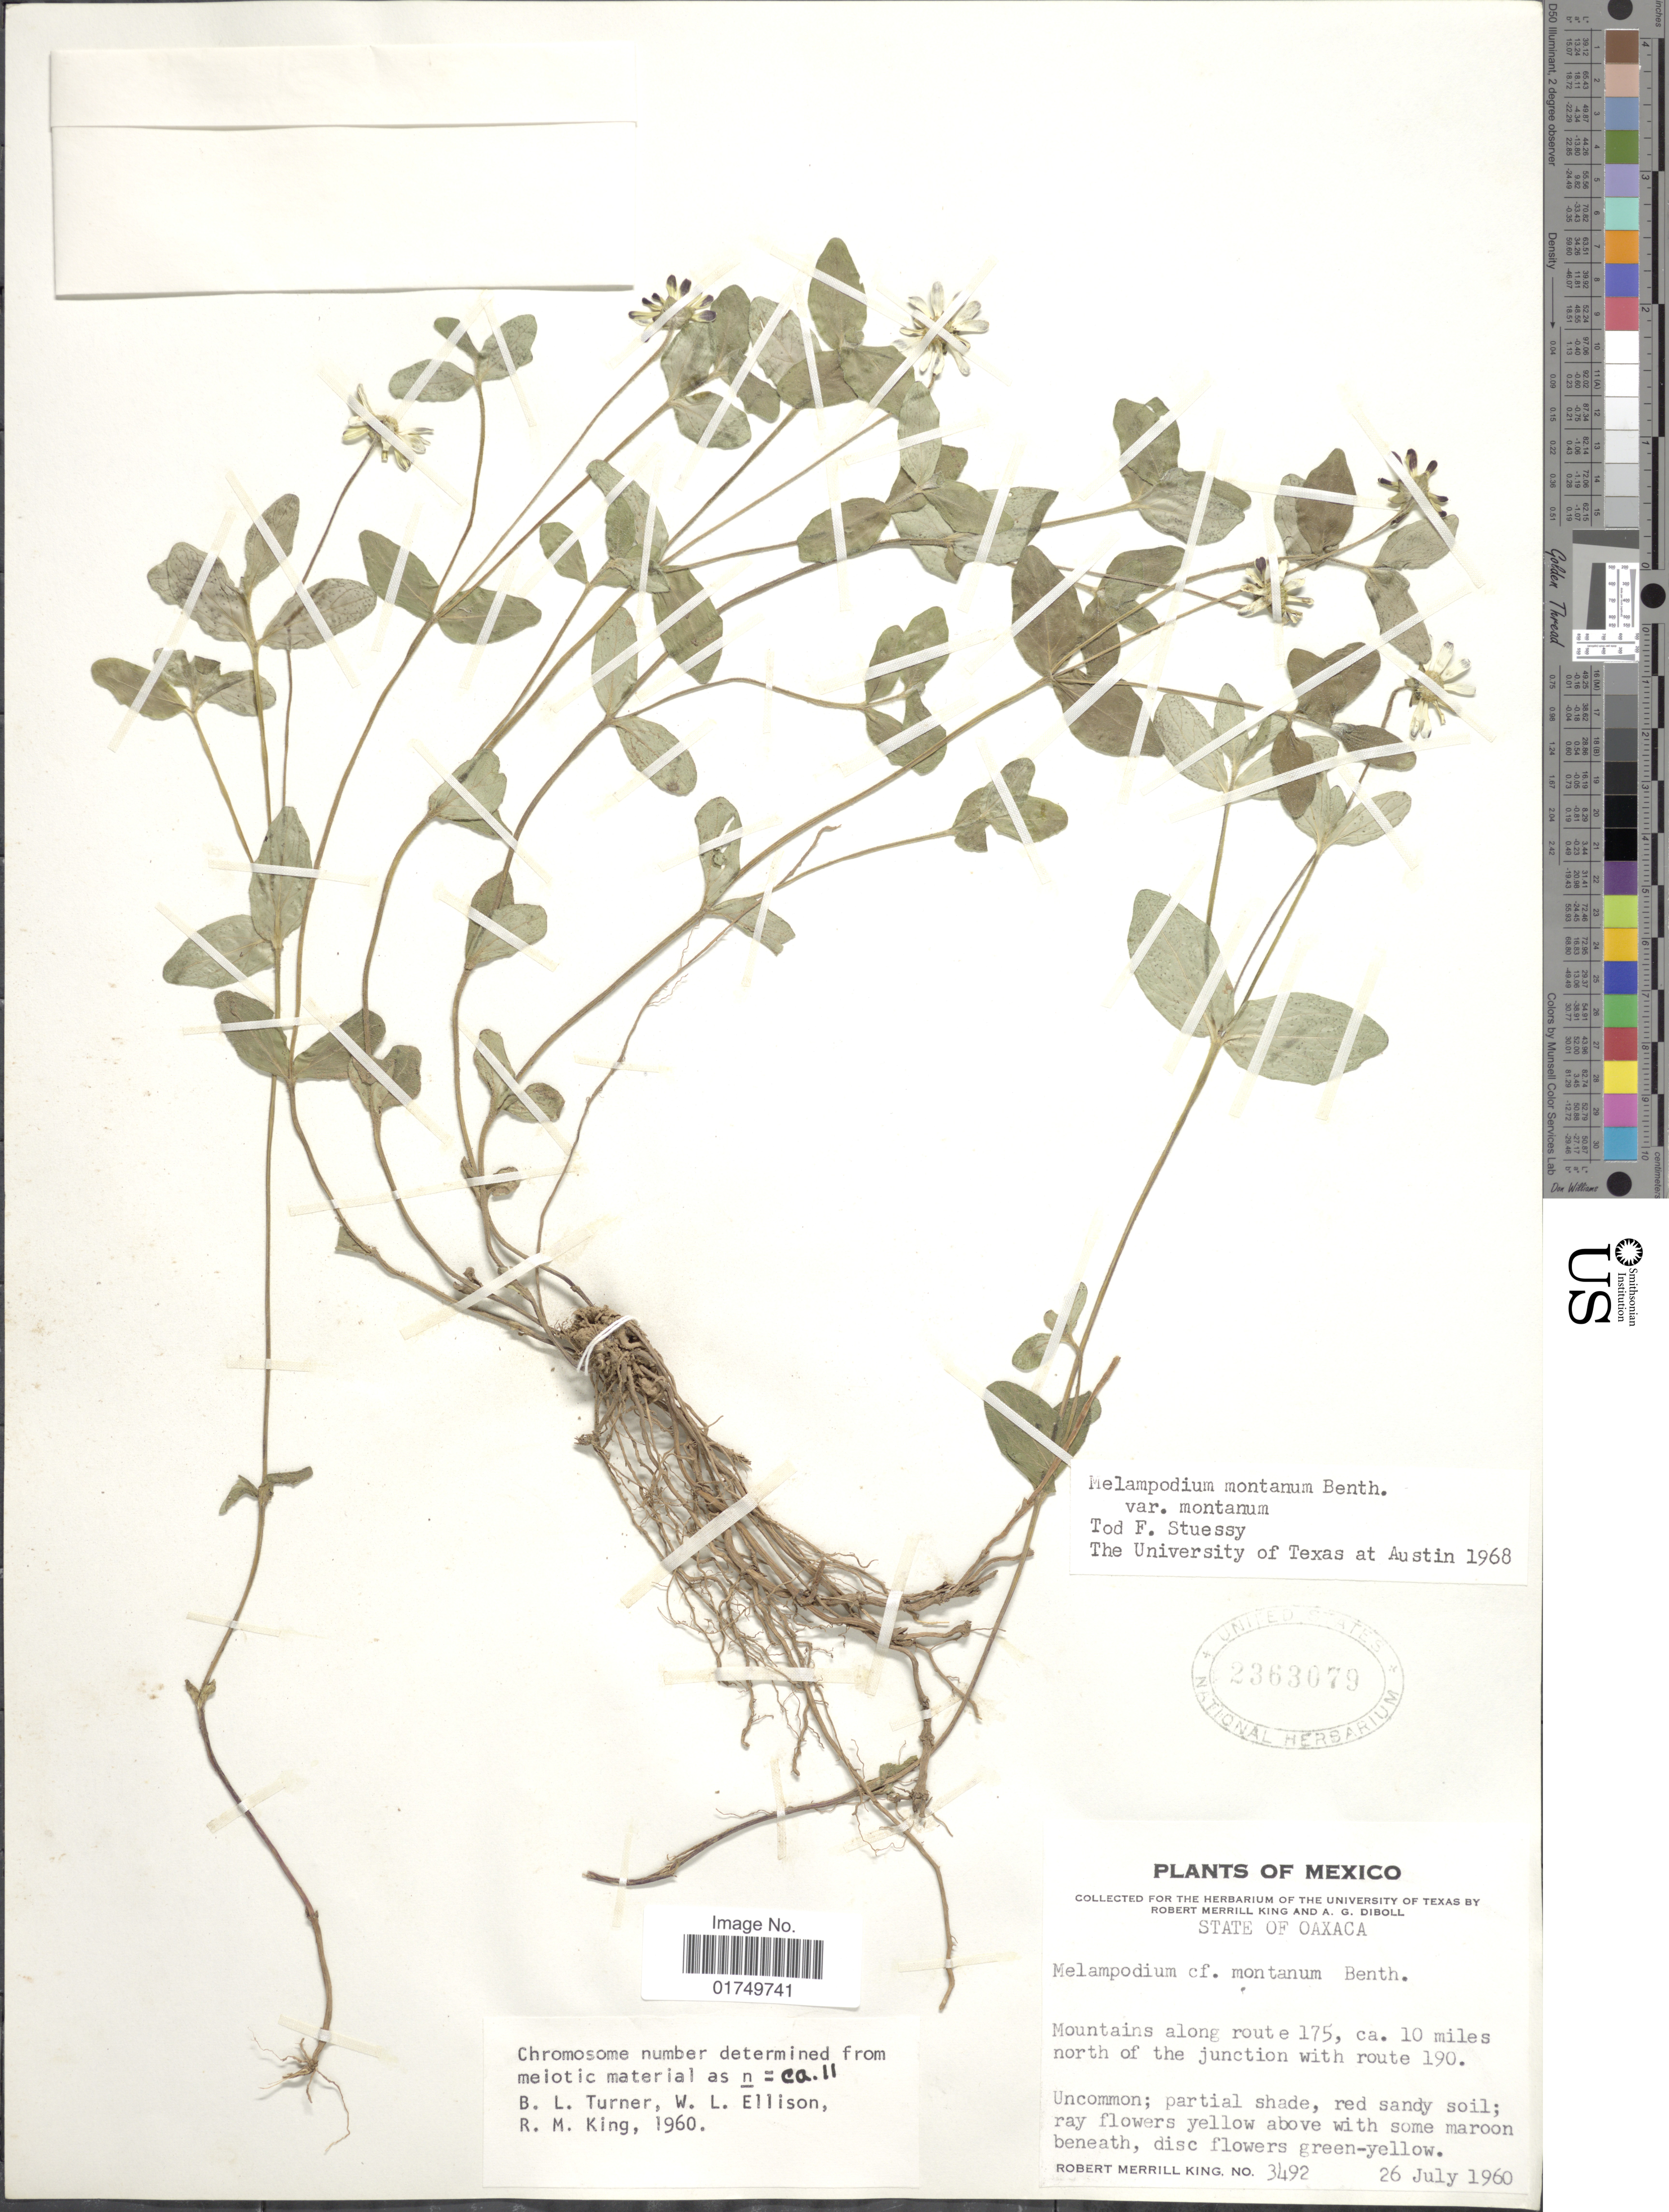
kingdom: Plantae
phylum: Tracheophyta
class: Magnoliopsida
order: Asterales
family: Asteraceae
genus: Melampodium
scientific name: Melampodium montanum var. montanum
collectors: R. M. King & A. Diboll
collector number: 3492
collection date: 1960-07-26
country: Mexico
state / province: Oaxaca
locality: Along route 175, ca. 10 miles north of the junction with route 190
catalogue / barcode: US 2363079